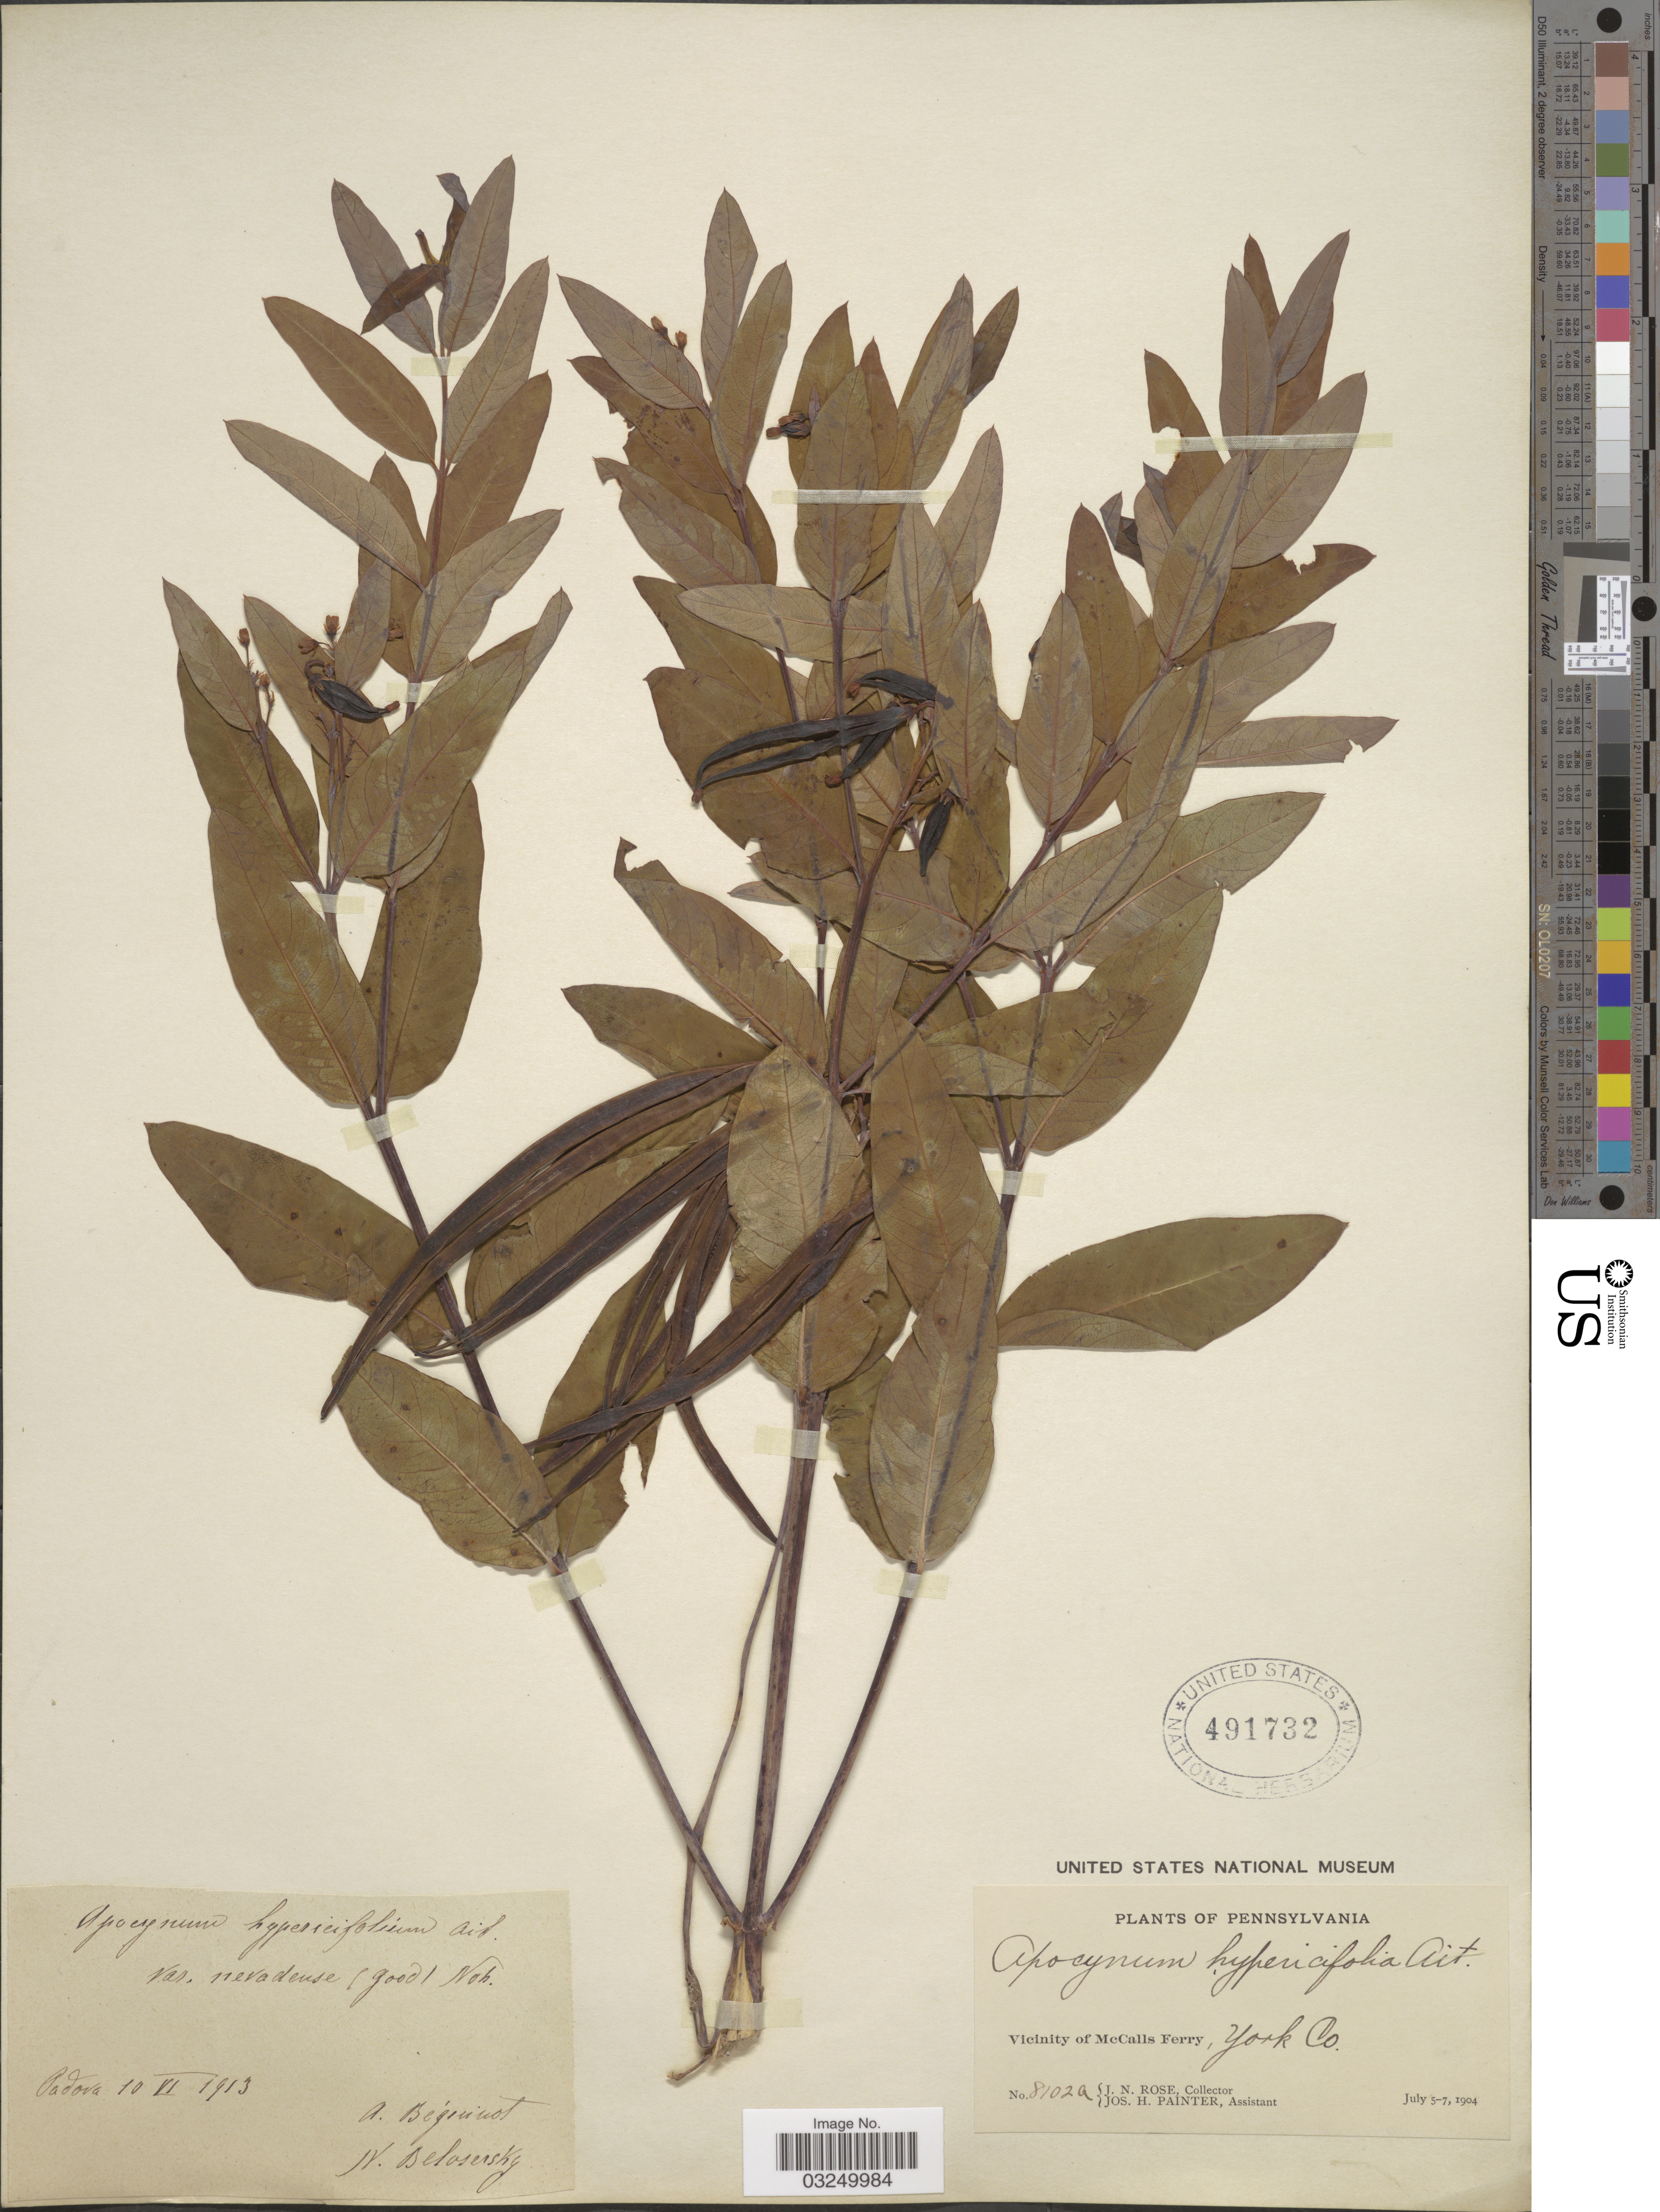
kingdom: Plantae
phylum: Tracheophyta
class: Magnoliopsida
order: Gentianales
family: Apocynaceae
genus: Apocynum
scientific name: Apocynum nevadense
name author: Goodd.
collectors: J. N. Rose & J. H. Painter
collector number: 8102a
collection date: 1904-07-05/1904-07-07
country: United States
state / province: Pennsylvania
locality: Vicinity of McCalls Ferry, York Co.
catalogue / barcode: US 491732